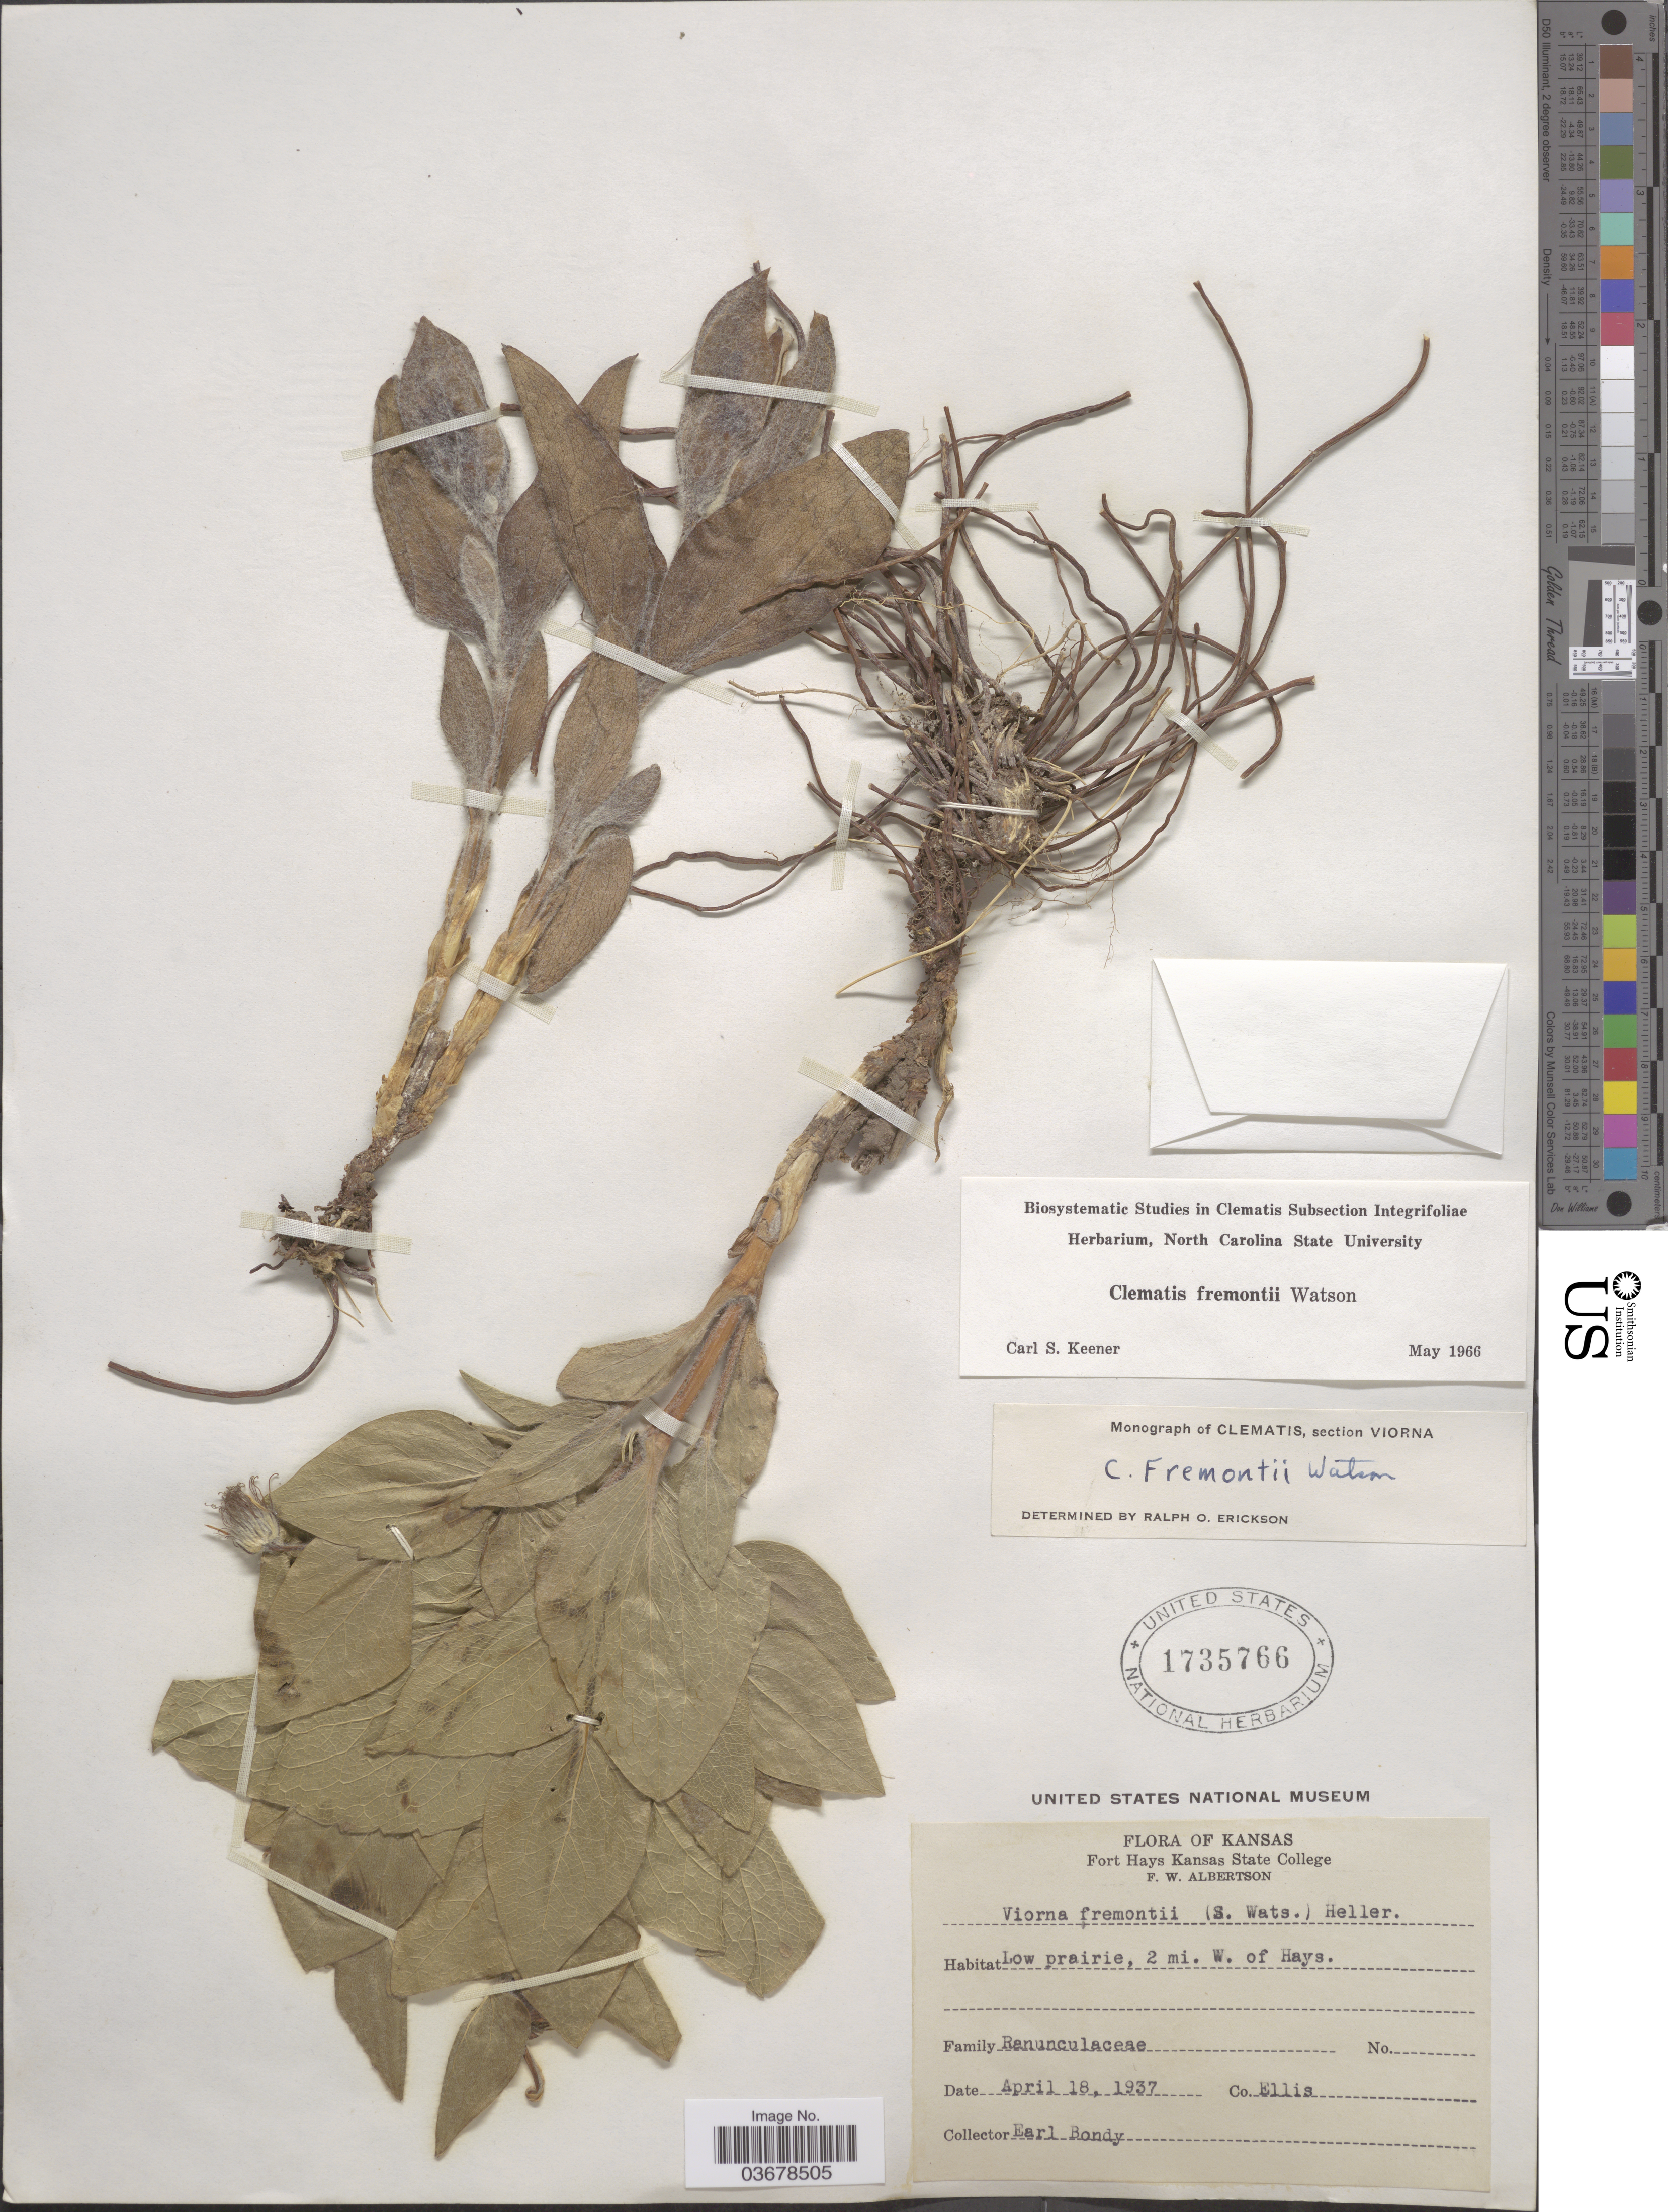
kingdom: Plantae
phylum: Tracheophyta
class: Magnoliopsida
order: Ranunculales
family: Ranunculaceae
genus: Clematis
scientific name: Clematis viorna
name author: L.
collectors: E. Bondy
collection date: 1937-04-18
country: United States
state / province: Kansas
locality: Low prairie, 2 mi. W. of Hays. Co. Ellis.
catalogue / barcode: US 1735766